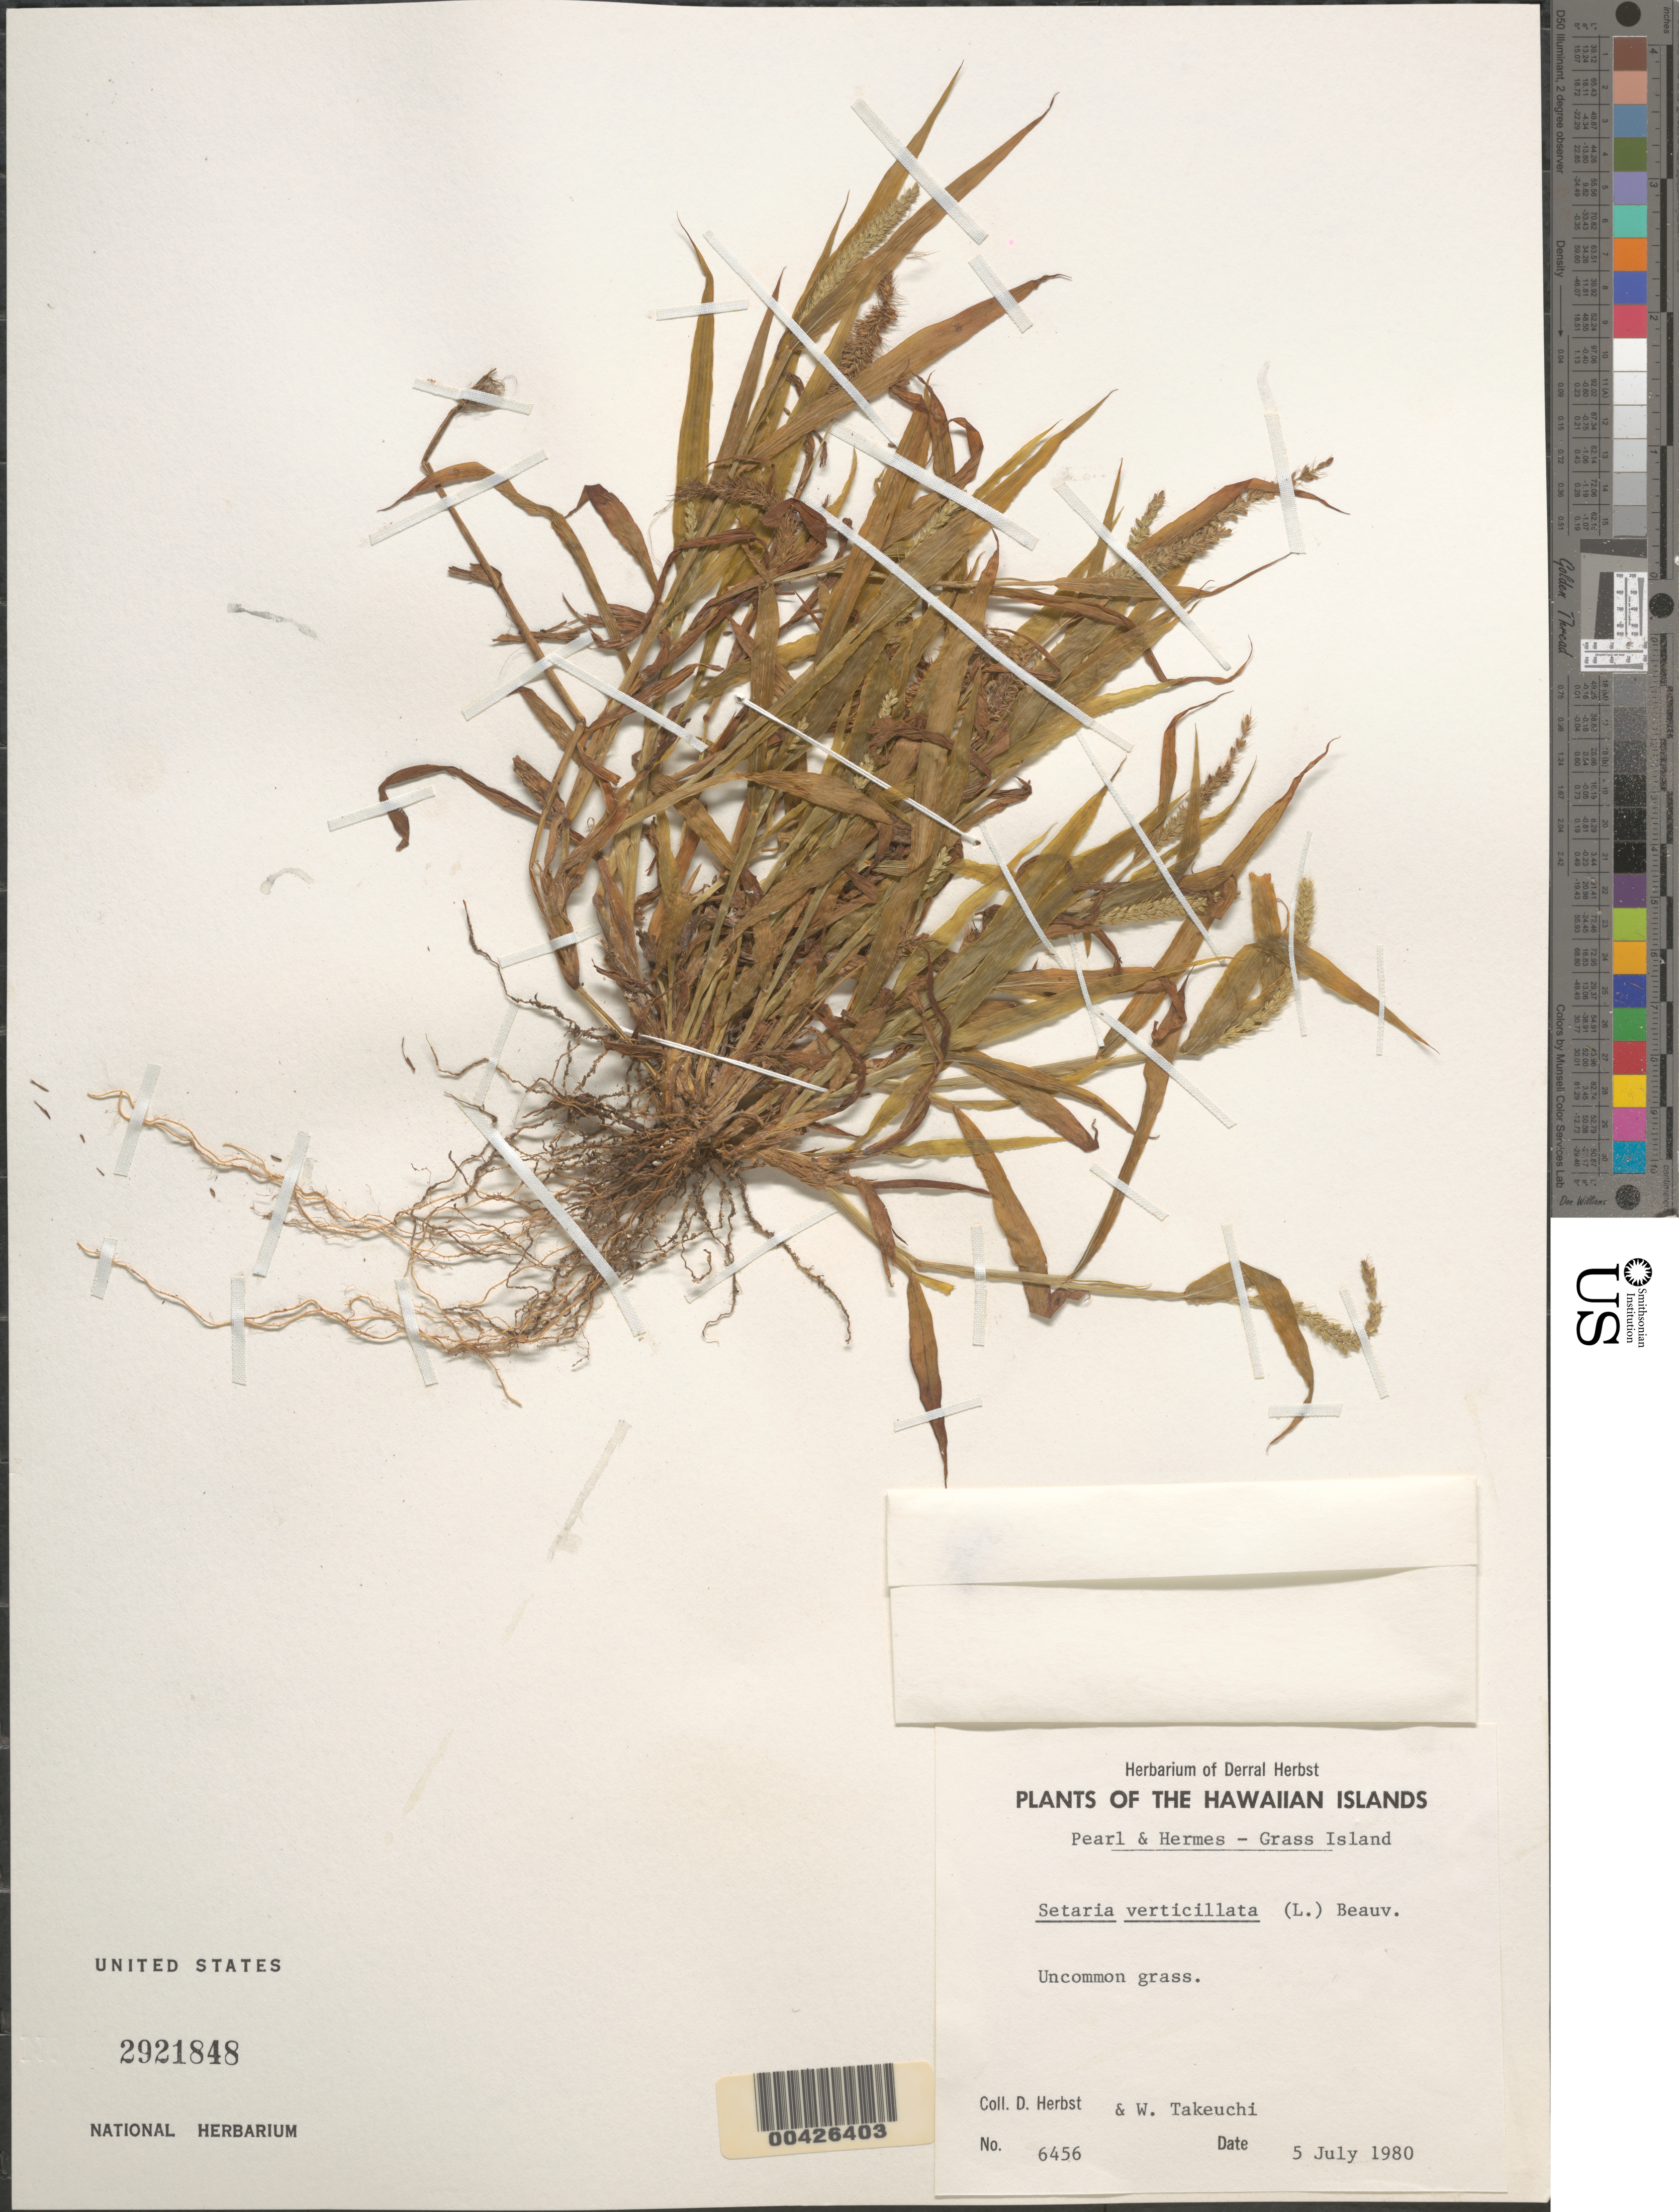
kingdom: Plantae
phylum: Tracheophyta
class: Liliopsida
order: Poales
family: Poaceae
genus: Setaria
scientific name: Setaria adhaerens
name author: (Forssk.) Chiov.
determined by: Wagner, W. L., (BOT), Smithsonian Institution - National Museum of Natural History (UNITED STATES)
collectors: D. R. Herbst & W. N. Takeuchi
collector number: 6456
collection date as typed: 5 Jul 1980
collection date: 1980-07-05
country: United States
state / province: Hawaii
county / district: Honolulu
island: Pearl and Hermes Atoll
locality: Grass Islet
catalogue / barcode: US 2921848